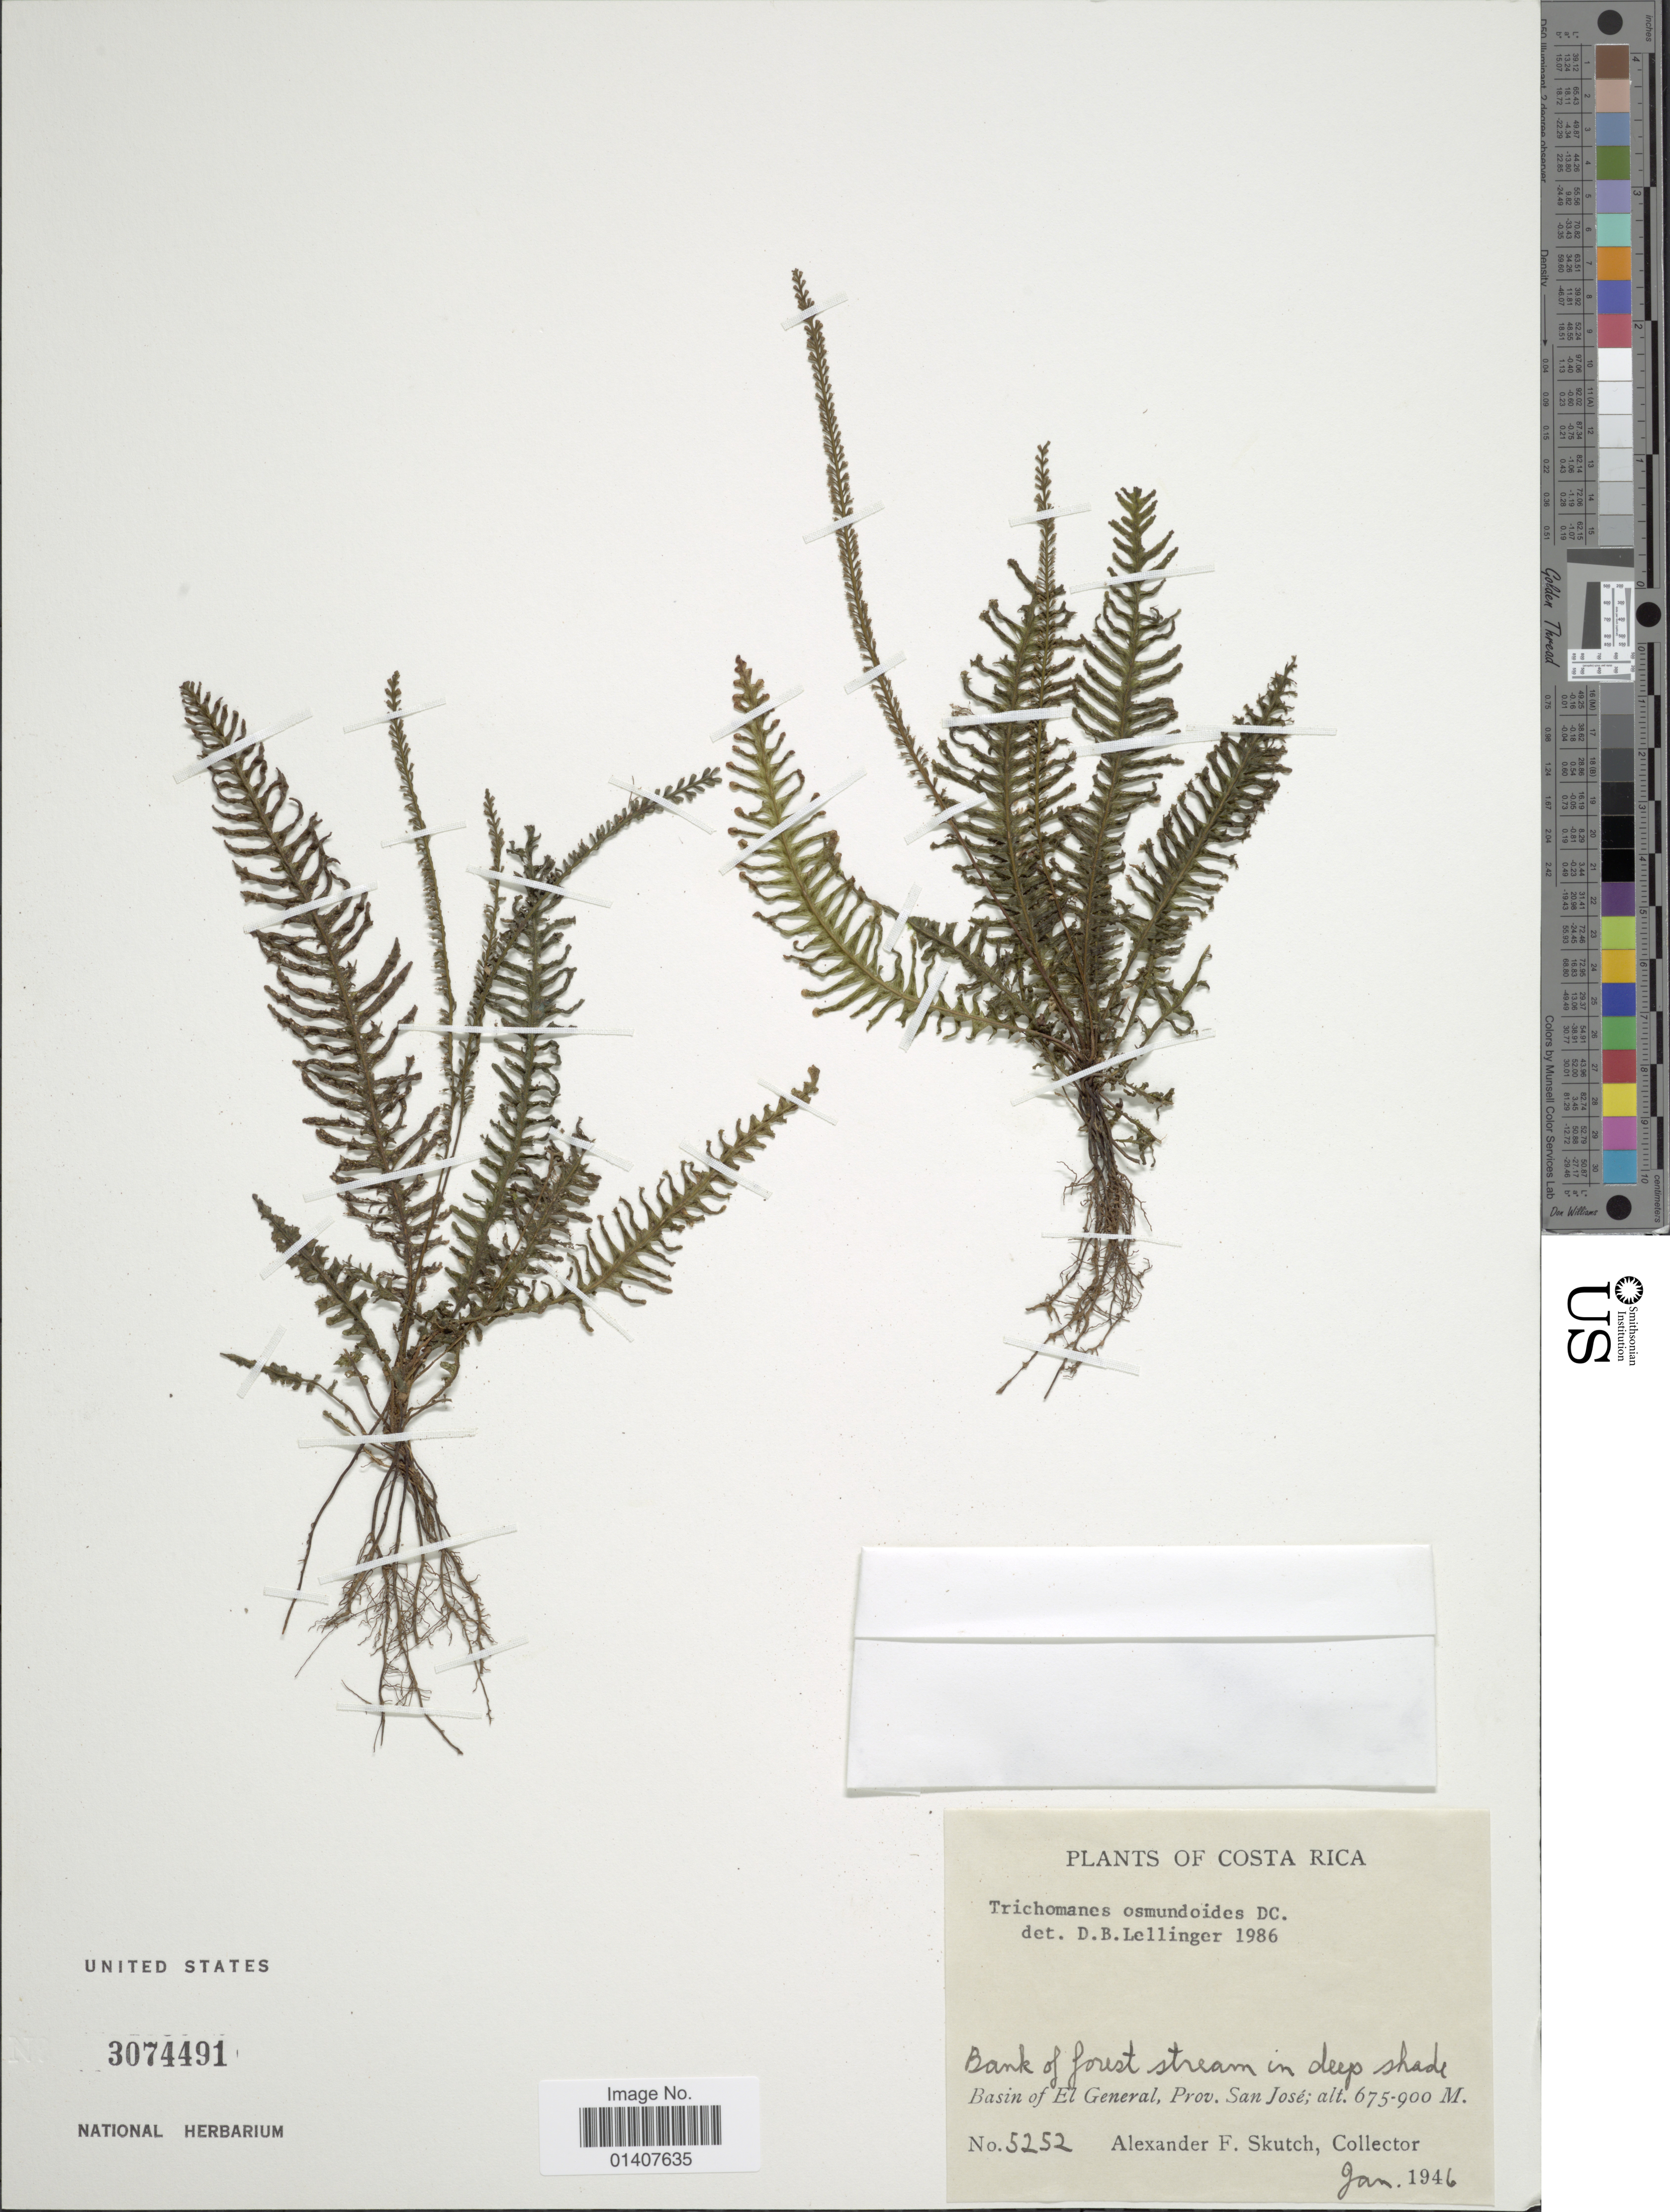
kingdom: Plantae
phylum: Tracheophyta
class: Polypodiopsida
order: Hymenophyllales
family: Hymenophyllaceae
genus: Trichomanes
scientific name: Trichomanes osmundoides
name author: DC. ex Poir.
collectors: A. F. Skutch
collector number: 5252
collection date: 1946-01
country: Costa Rica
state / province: San José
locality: Bank of forest stream in deep shade Basin of El General, prov. San José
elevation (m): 675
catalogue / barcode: US 3074491